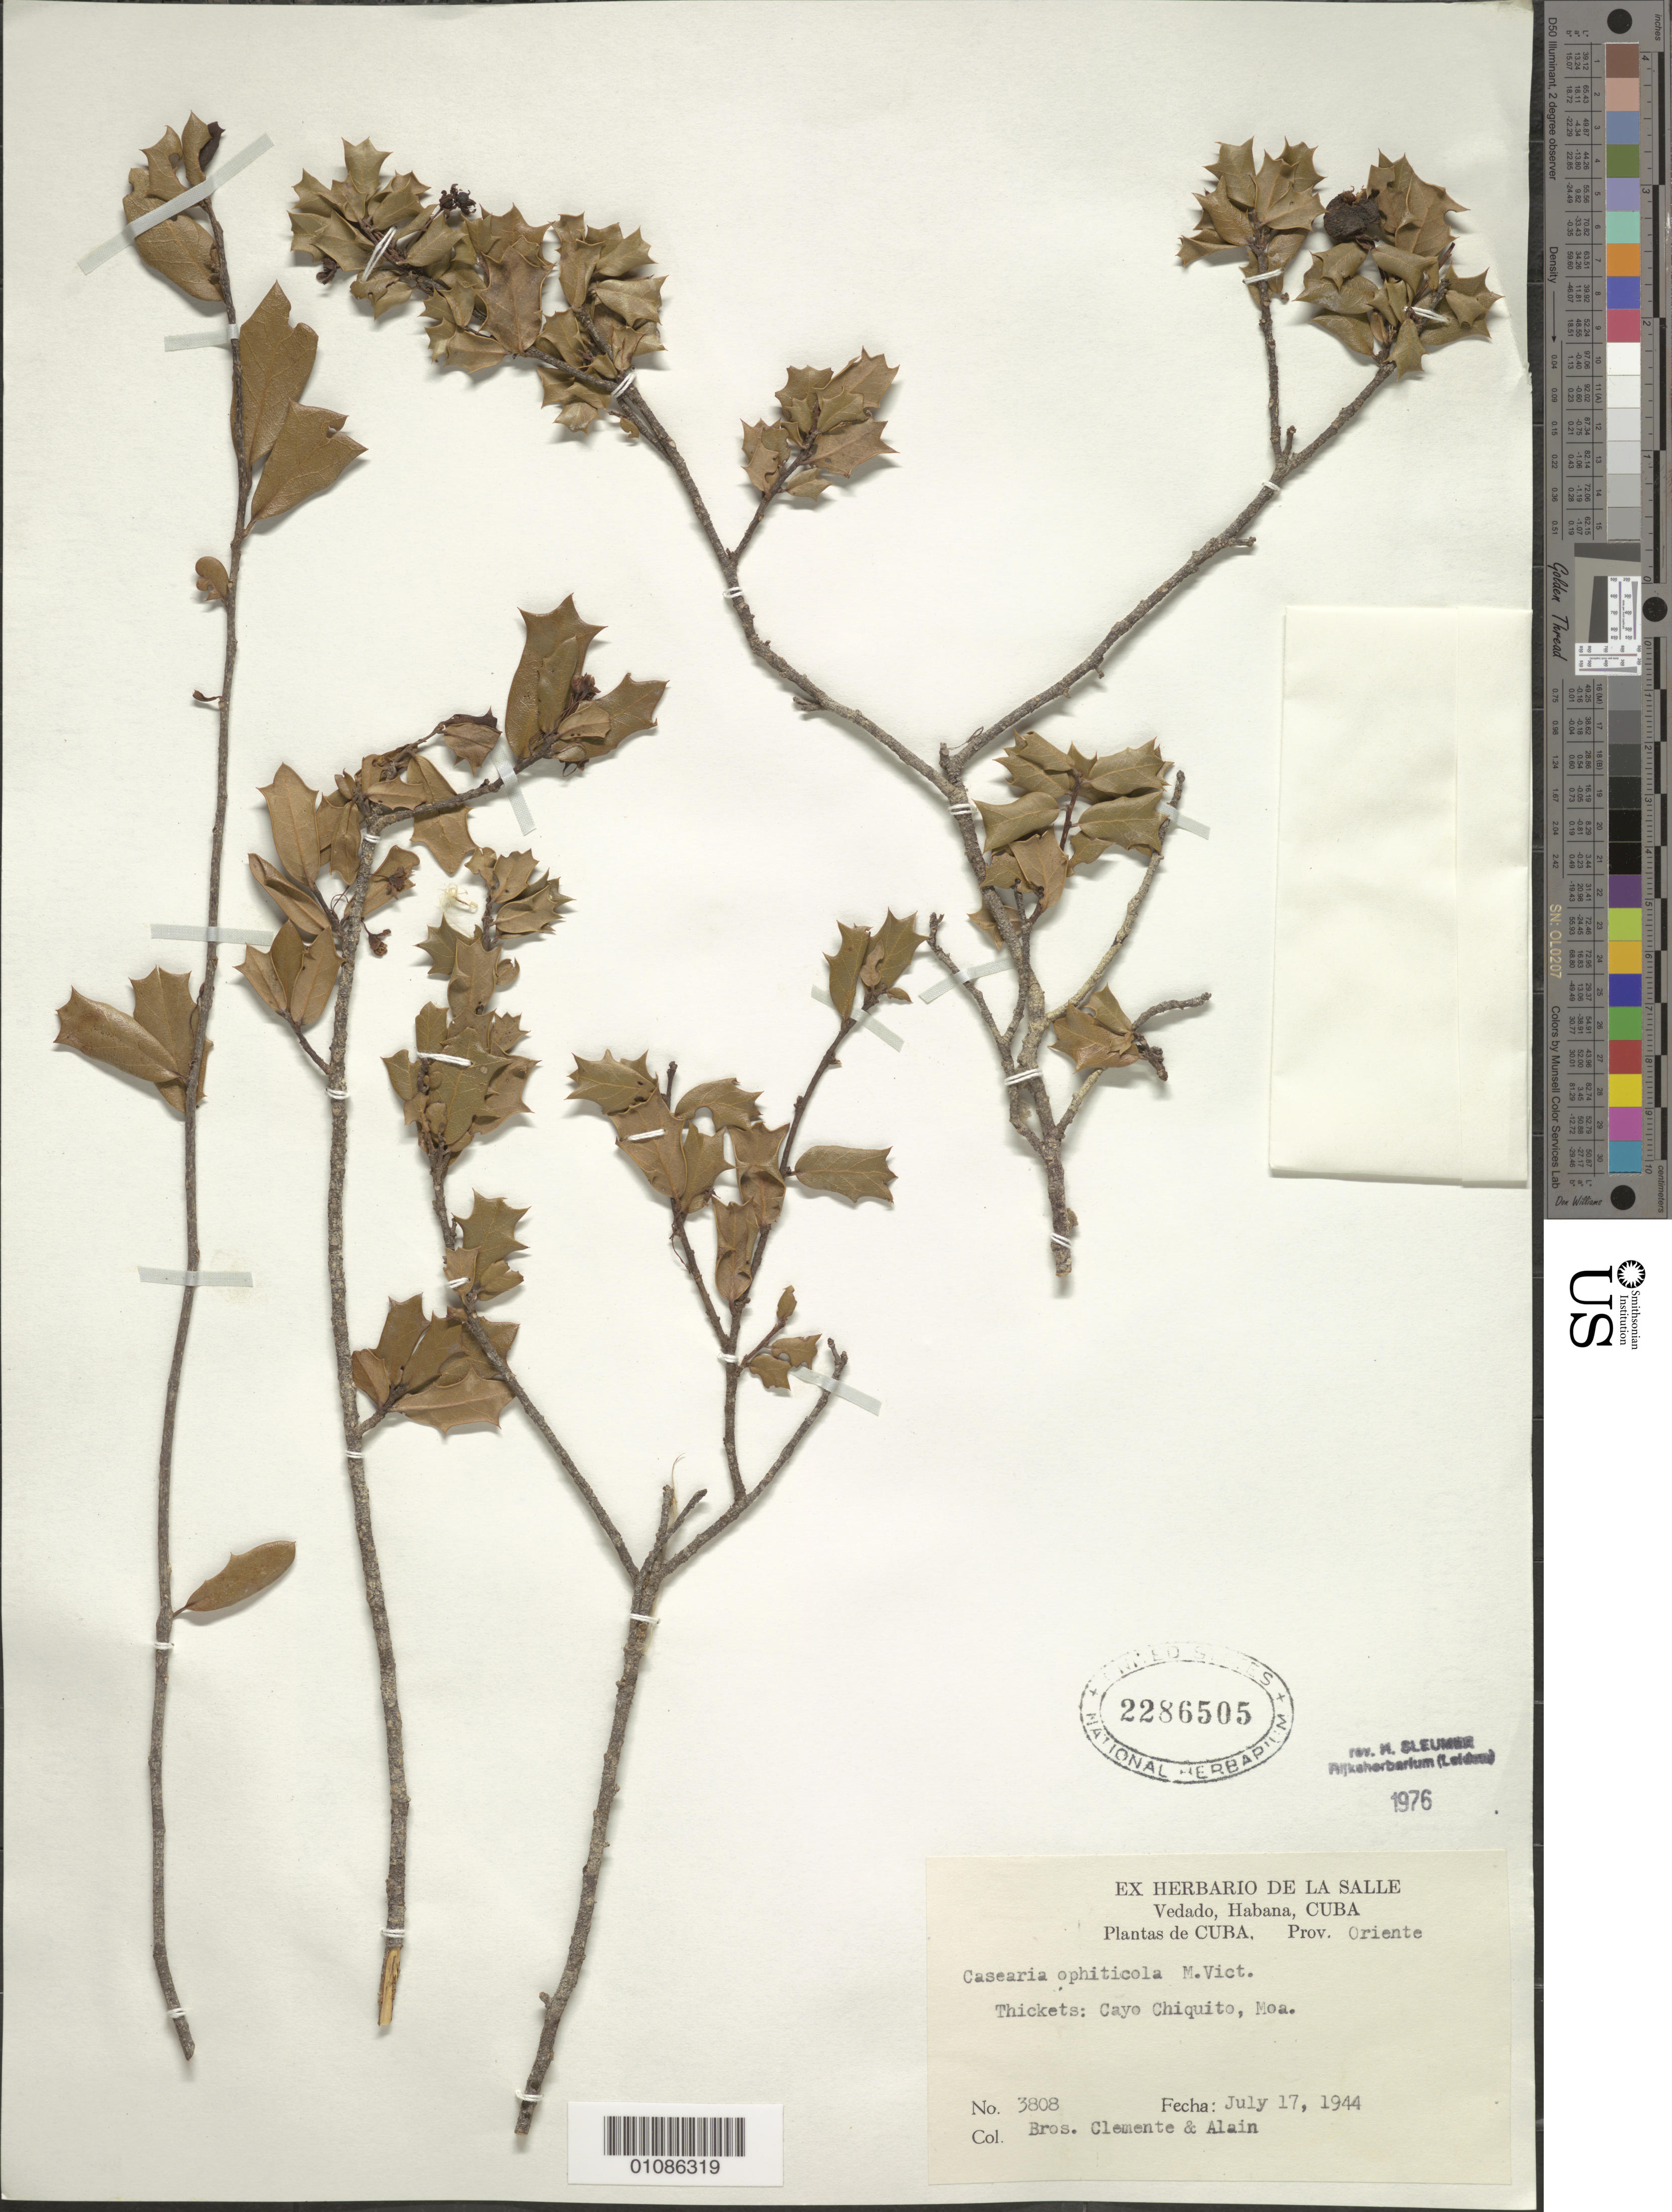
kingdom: Plantae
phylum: Tracheophyta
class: Magnoliopsida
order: Malpighiales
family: Salicaceae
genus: Casearia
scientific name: Casearia ophiticola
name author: Vict.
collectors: Bro. Clemente & A. H. Liogier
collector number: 3808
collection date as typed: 17 Jul 1944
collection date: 1944-07-17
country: Cuba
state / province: Holguín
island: Cuba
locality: Thickets: Cayo chiquito, Moa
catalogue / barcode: US 2286505